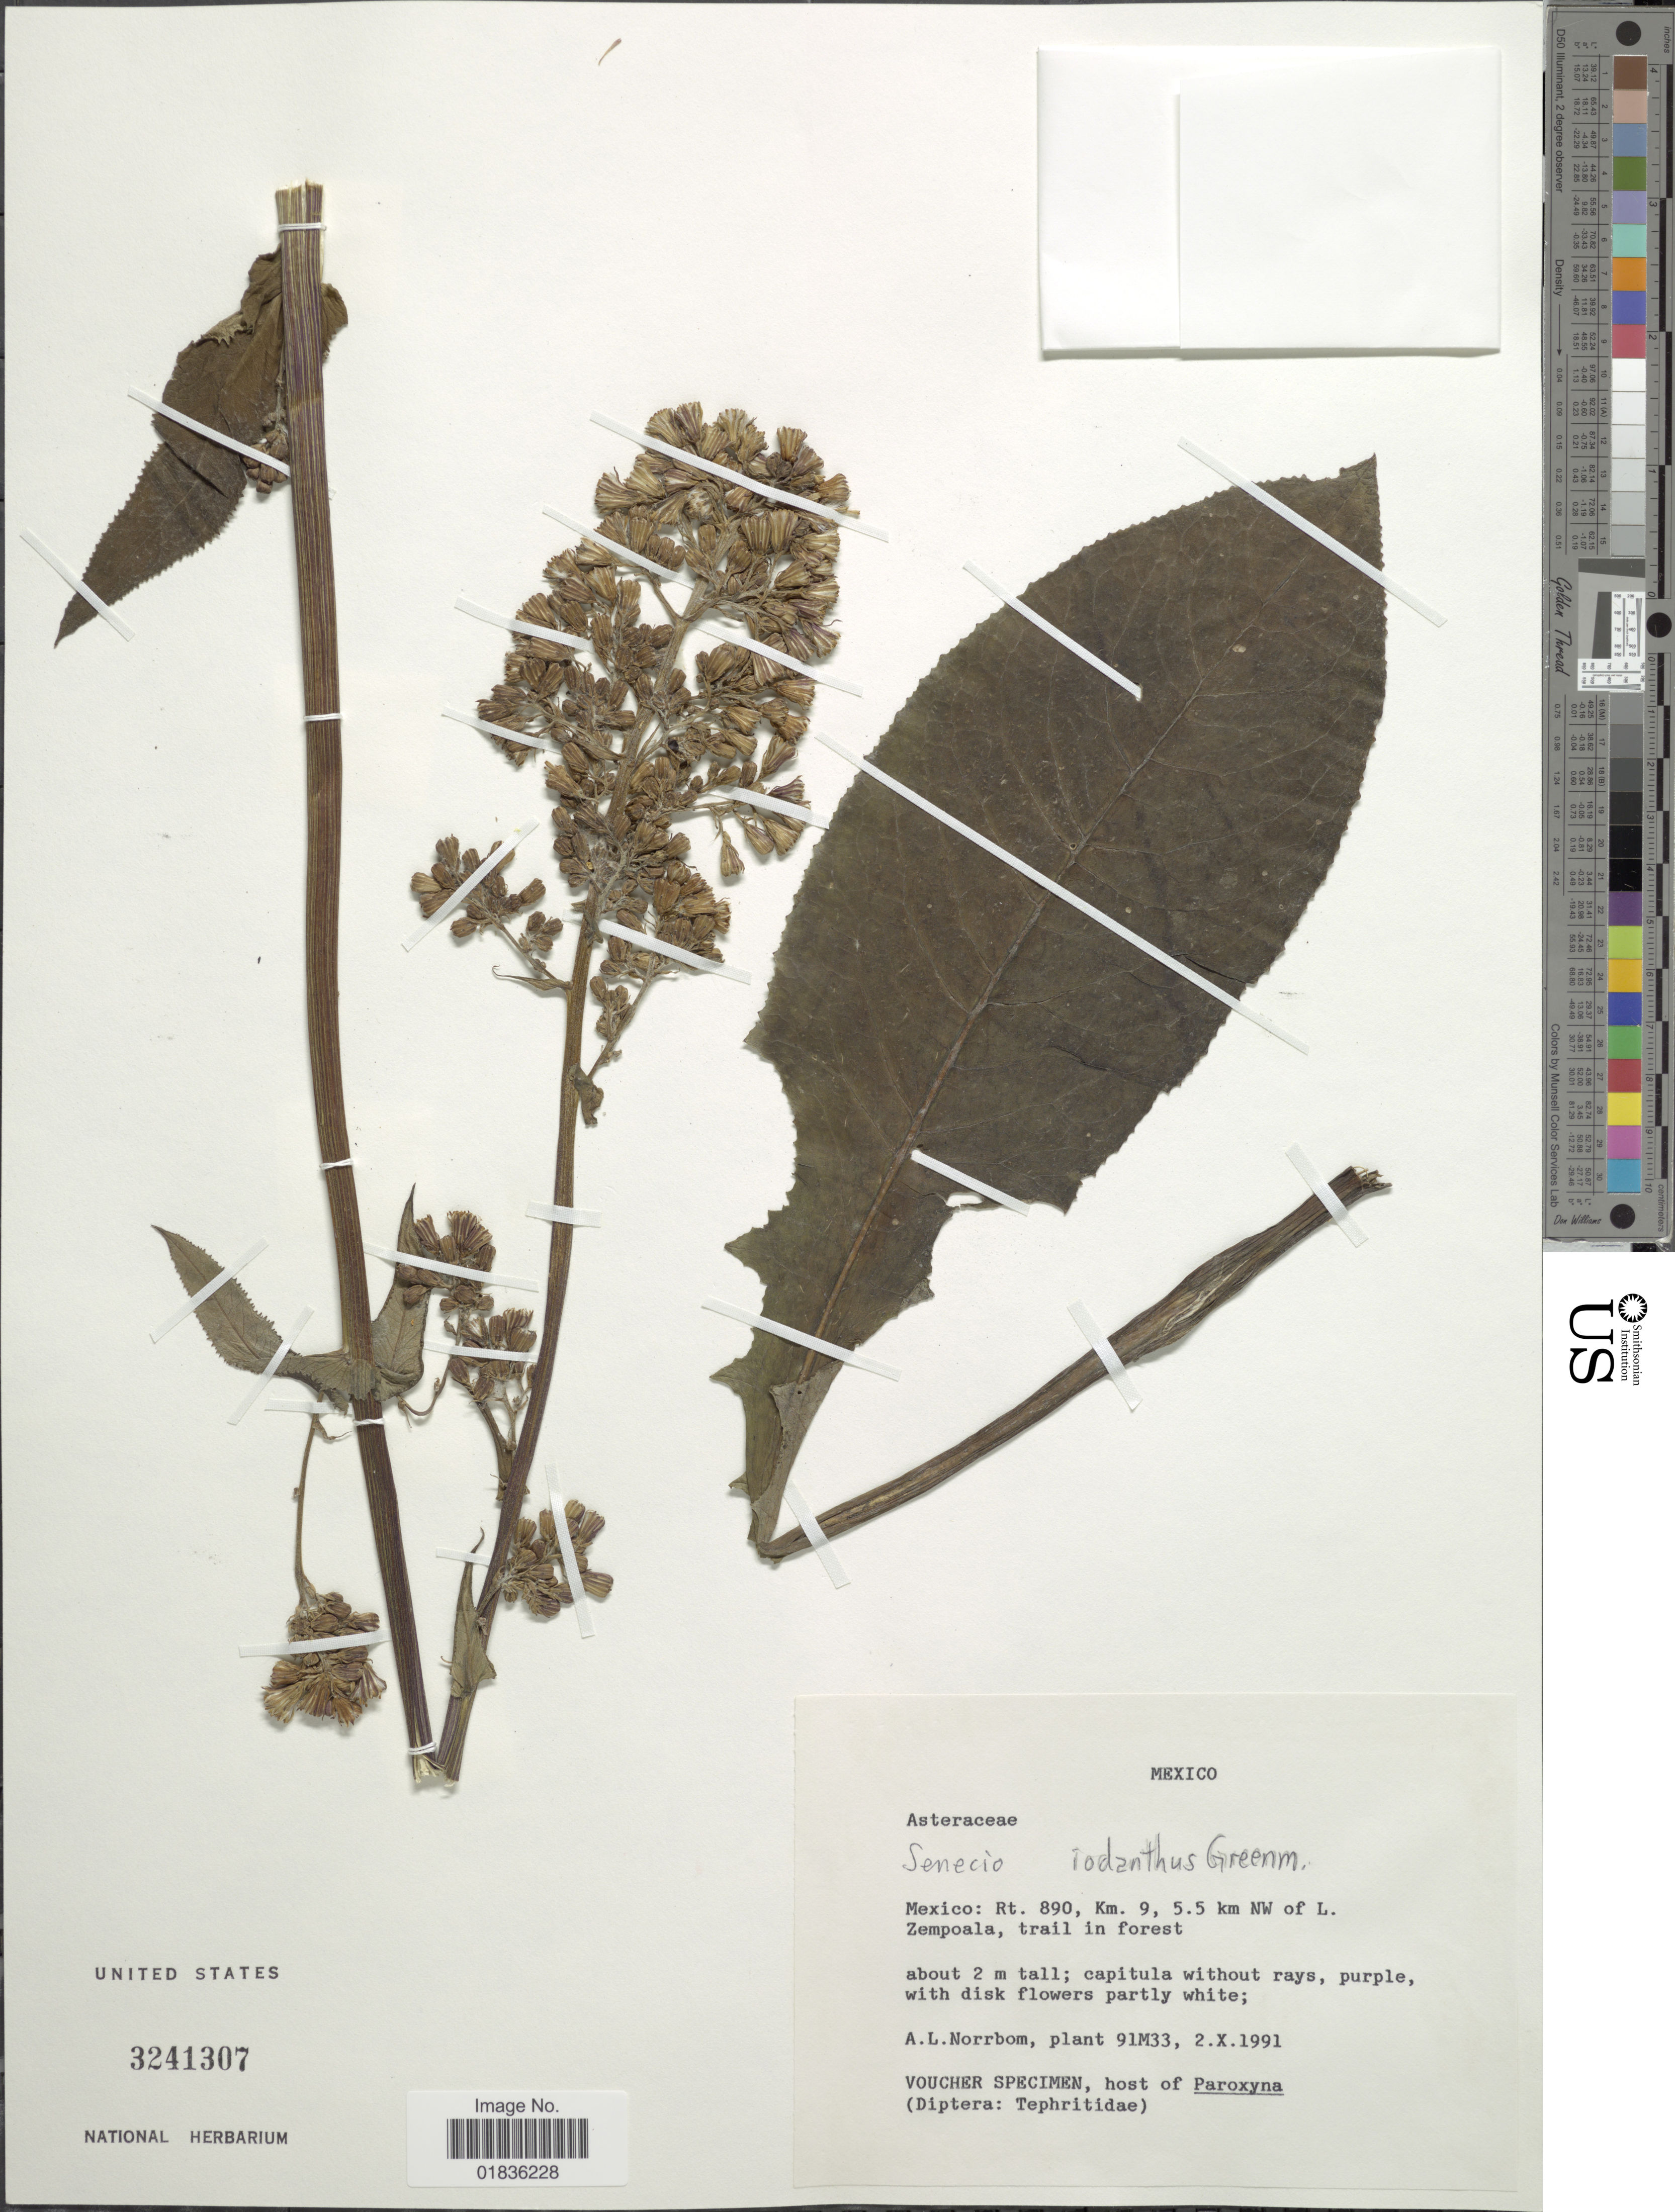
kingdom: Plantae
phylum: Tracheophyta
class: Magnoliopsida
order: Asterales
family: Asteraceae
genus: Senecio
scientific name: Senecio iodanthus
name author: Greenm.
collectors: A. L. Norrbom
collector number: plant 91M33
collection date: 1991-10-02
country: Mexico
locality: Rt. 890, Km. 9, 5.5 km NW of L. Zempoala, trail in forest.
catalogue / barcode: US 3241307